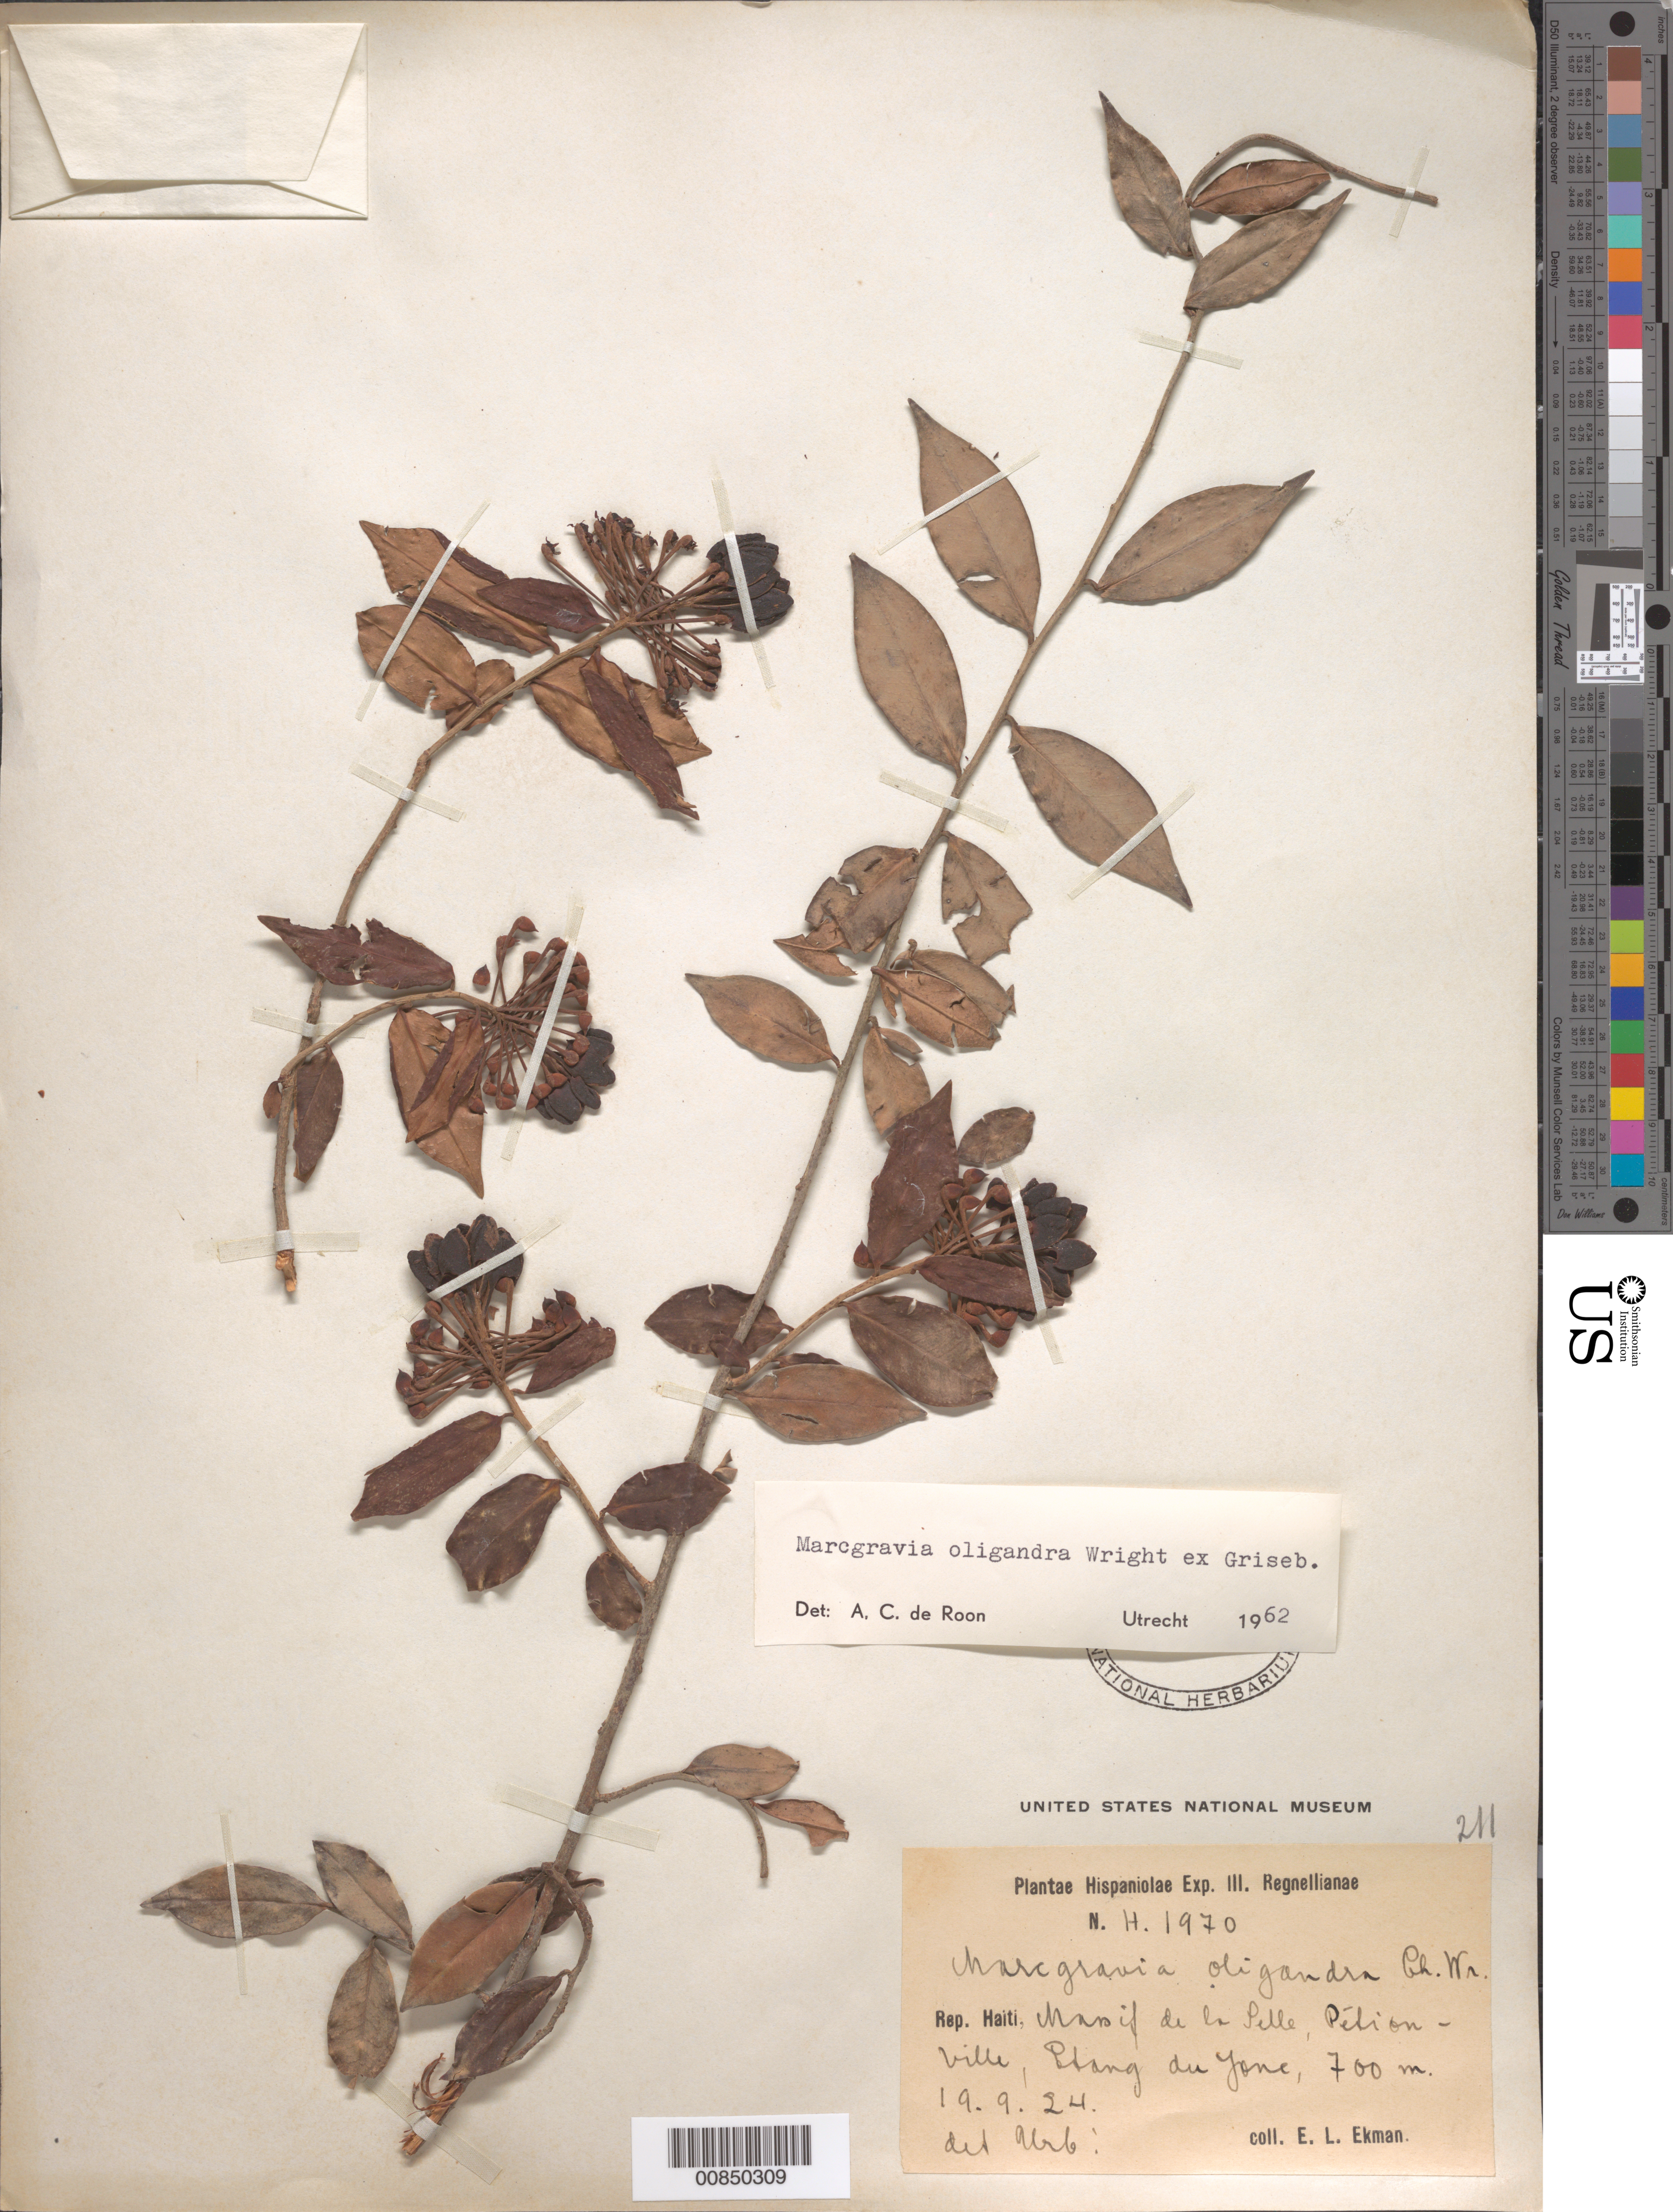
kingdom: Plantae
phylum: Tracheophyta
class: Magnoliopsida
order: Ericales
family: Marcgraviaceae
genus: Marcgravia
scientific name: Marcgravia oligandra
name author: C. Wright ex Griseb.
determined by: de Roon, A. C.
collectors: E. L. Ekman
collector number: H 1970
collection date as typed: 19 Sep 1924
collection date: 1924-09-19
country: Haiti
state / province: Ouest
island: Hispaniola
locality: Massif de la Selle, Pétionville, Etang du "Jone"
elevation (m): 700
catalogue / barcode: US 1412030